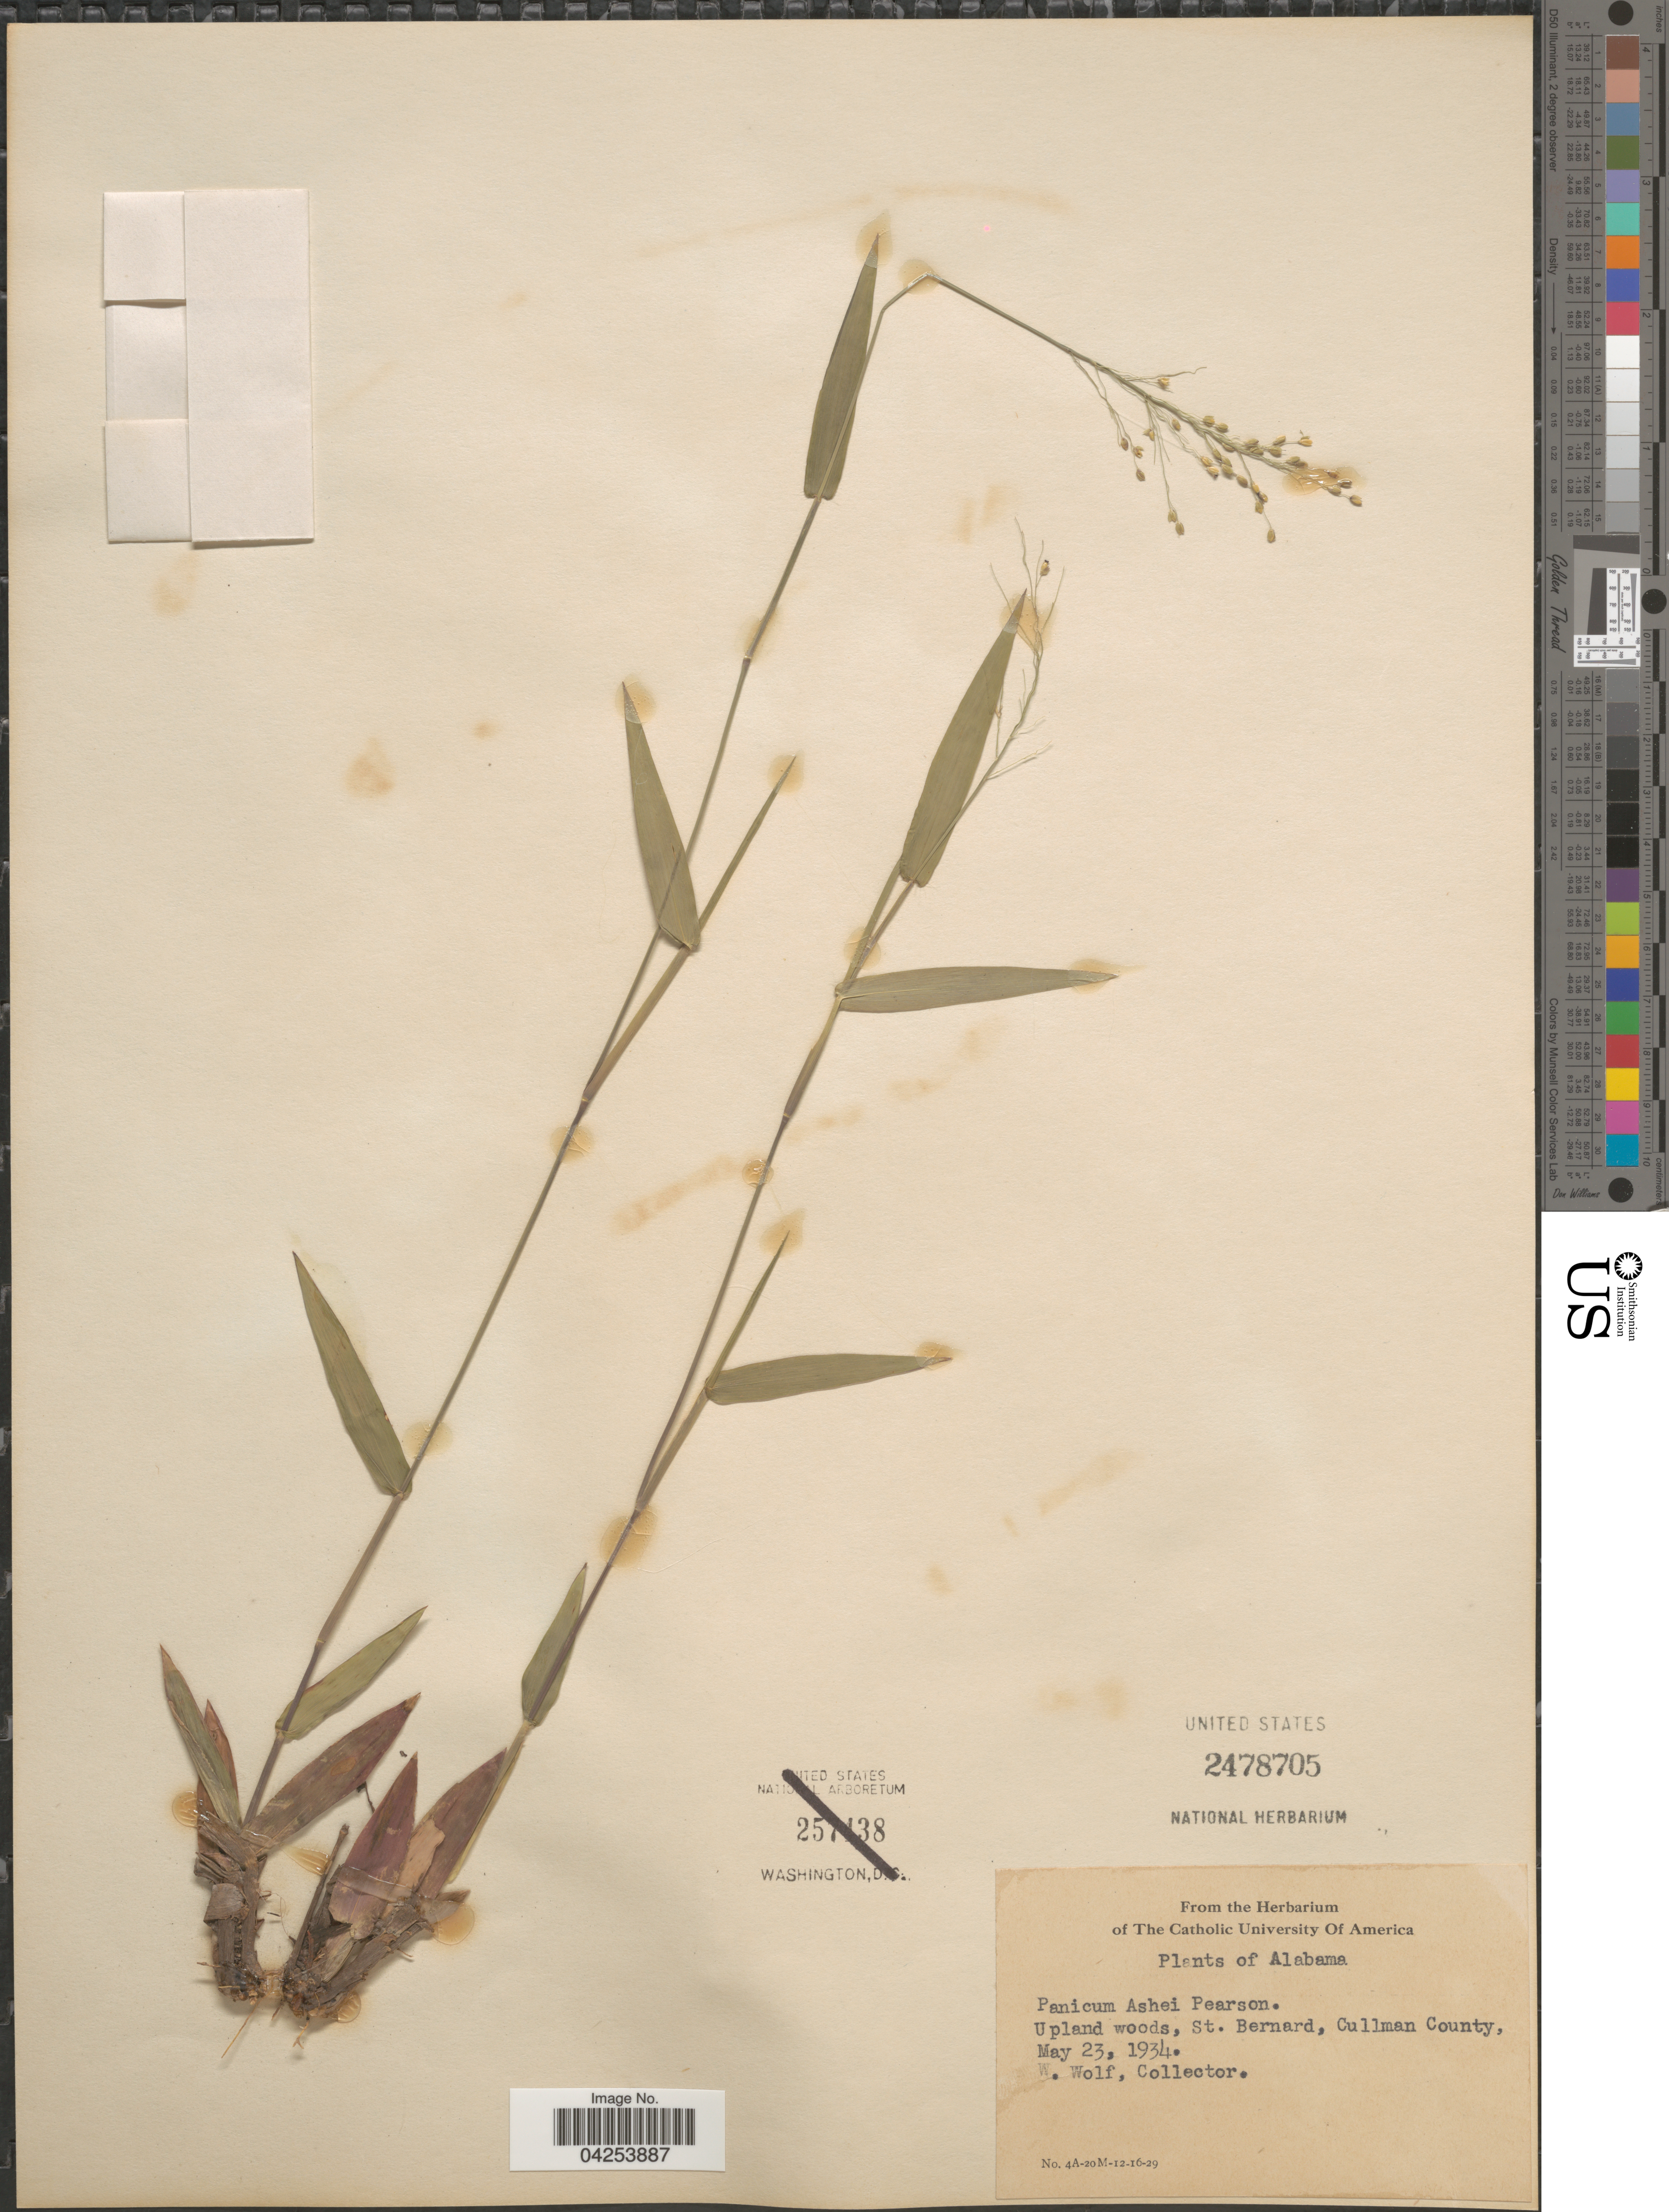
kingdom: Plantae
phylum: Tracheophyta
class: Liliopsida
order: Poales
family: Poaceae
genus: Dichanthelium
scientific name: Dichanthelium commutatum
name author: (Schult.) Gould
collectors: W. Wolf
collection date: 1934-05-23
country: United States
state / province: Alabama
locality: Upland woods, St. Bernard, Cullman County.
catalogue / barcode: US 2478705